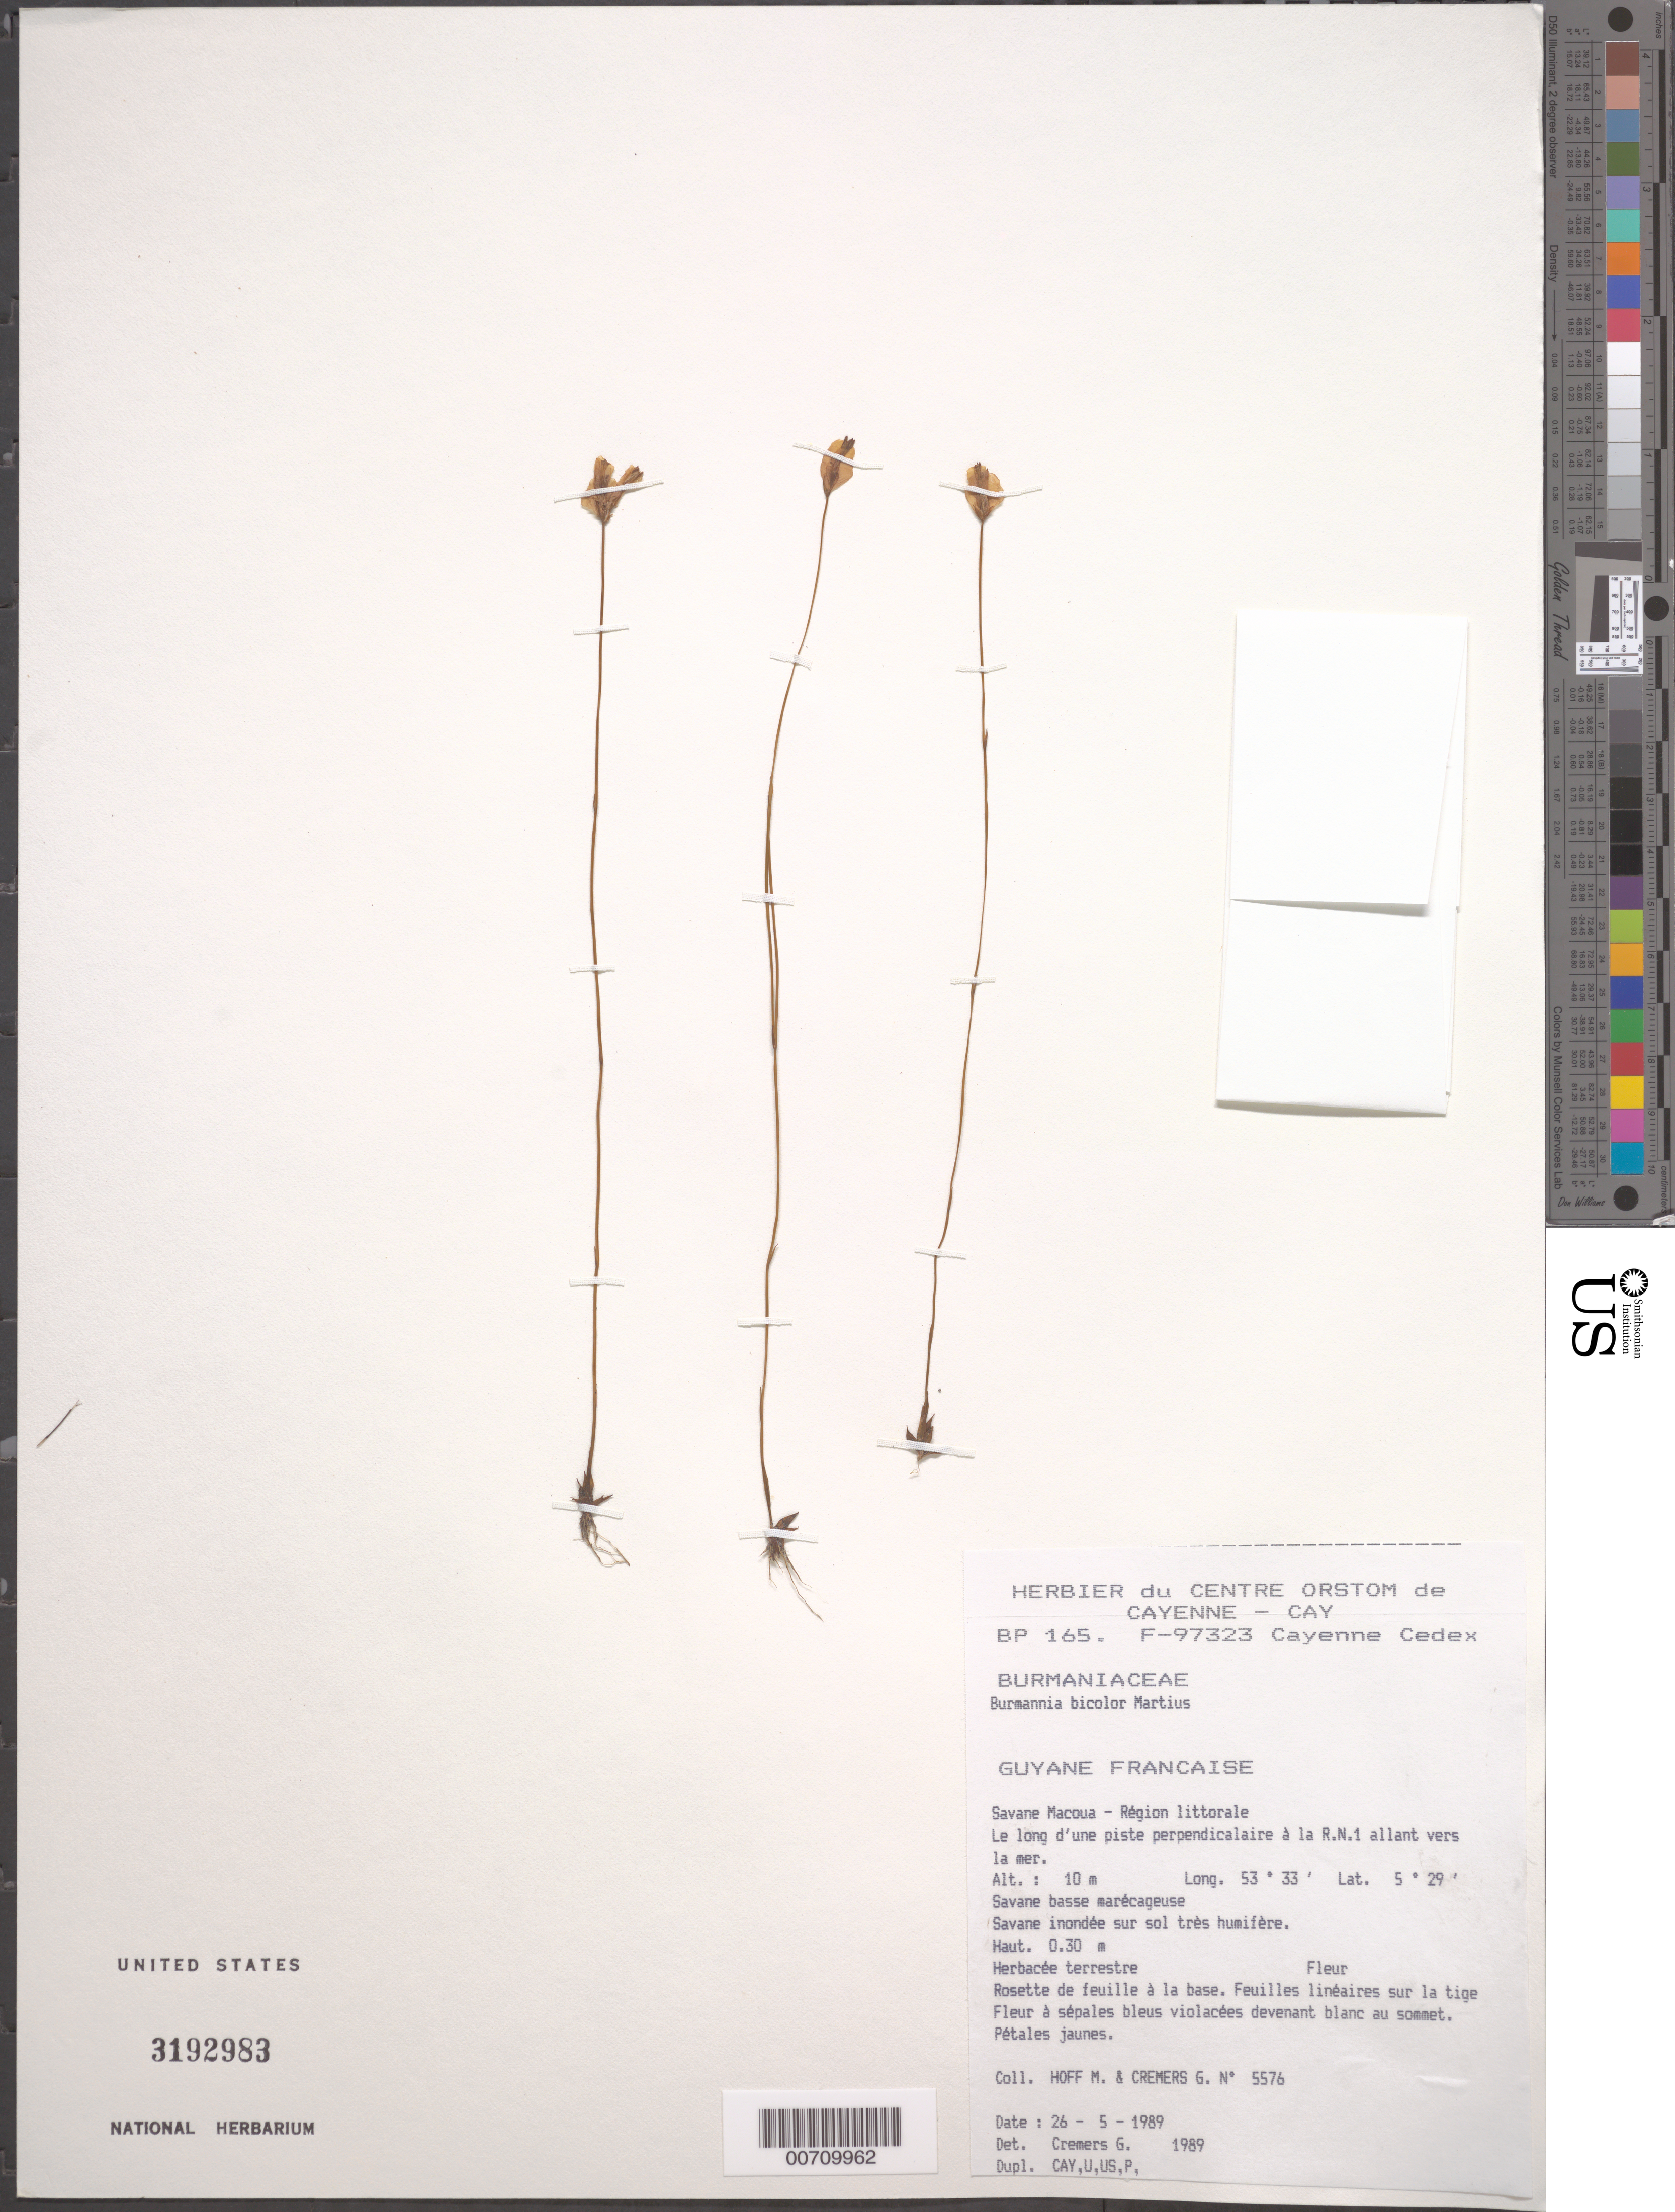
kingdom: Plantae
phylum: Tracheophyta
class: Liliopsida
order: Dioscoreales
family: Burmanniaceae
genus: Burmannia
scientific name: Burmannia bicolor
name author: Mart.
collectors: M. Hoff & G. Cremers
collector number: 5576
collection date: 1989-05-26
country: French Guiana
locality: Savane Macoua - Région littorale.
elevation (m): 10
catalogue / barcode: US 3192983